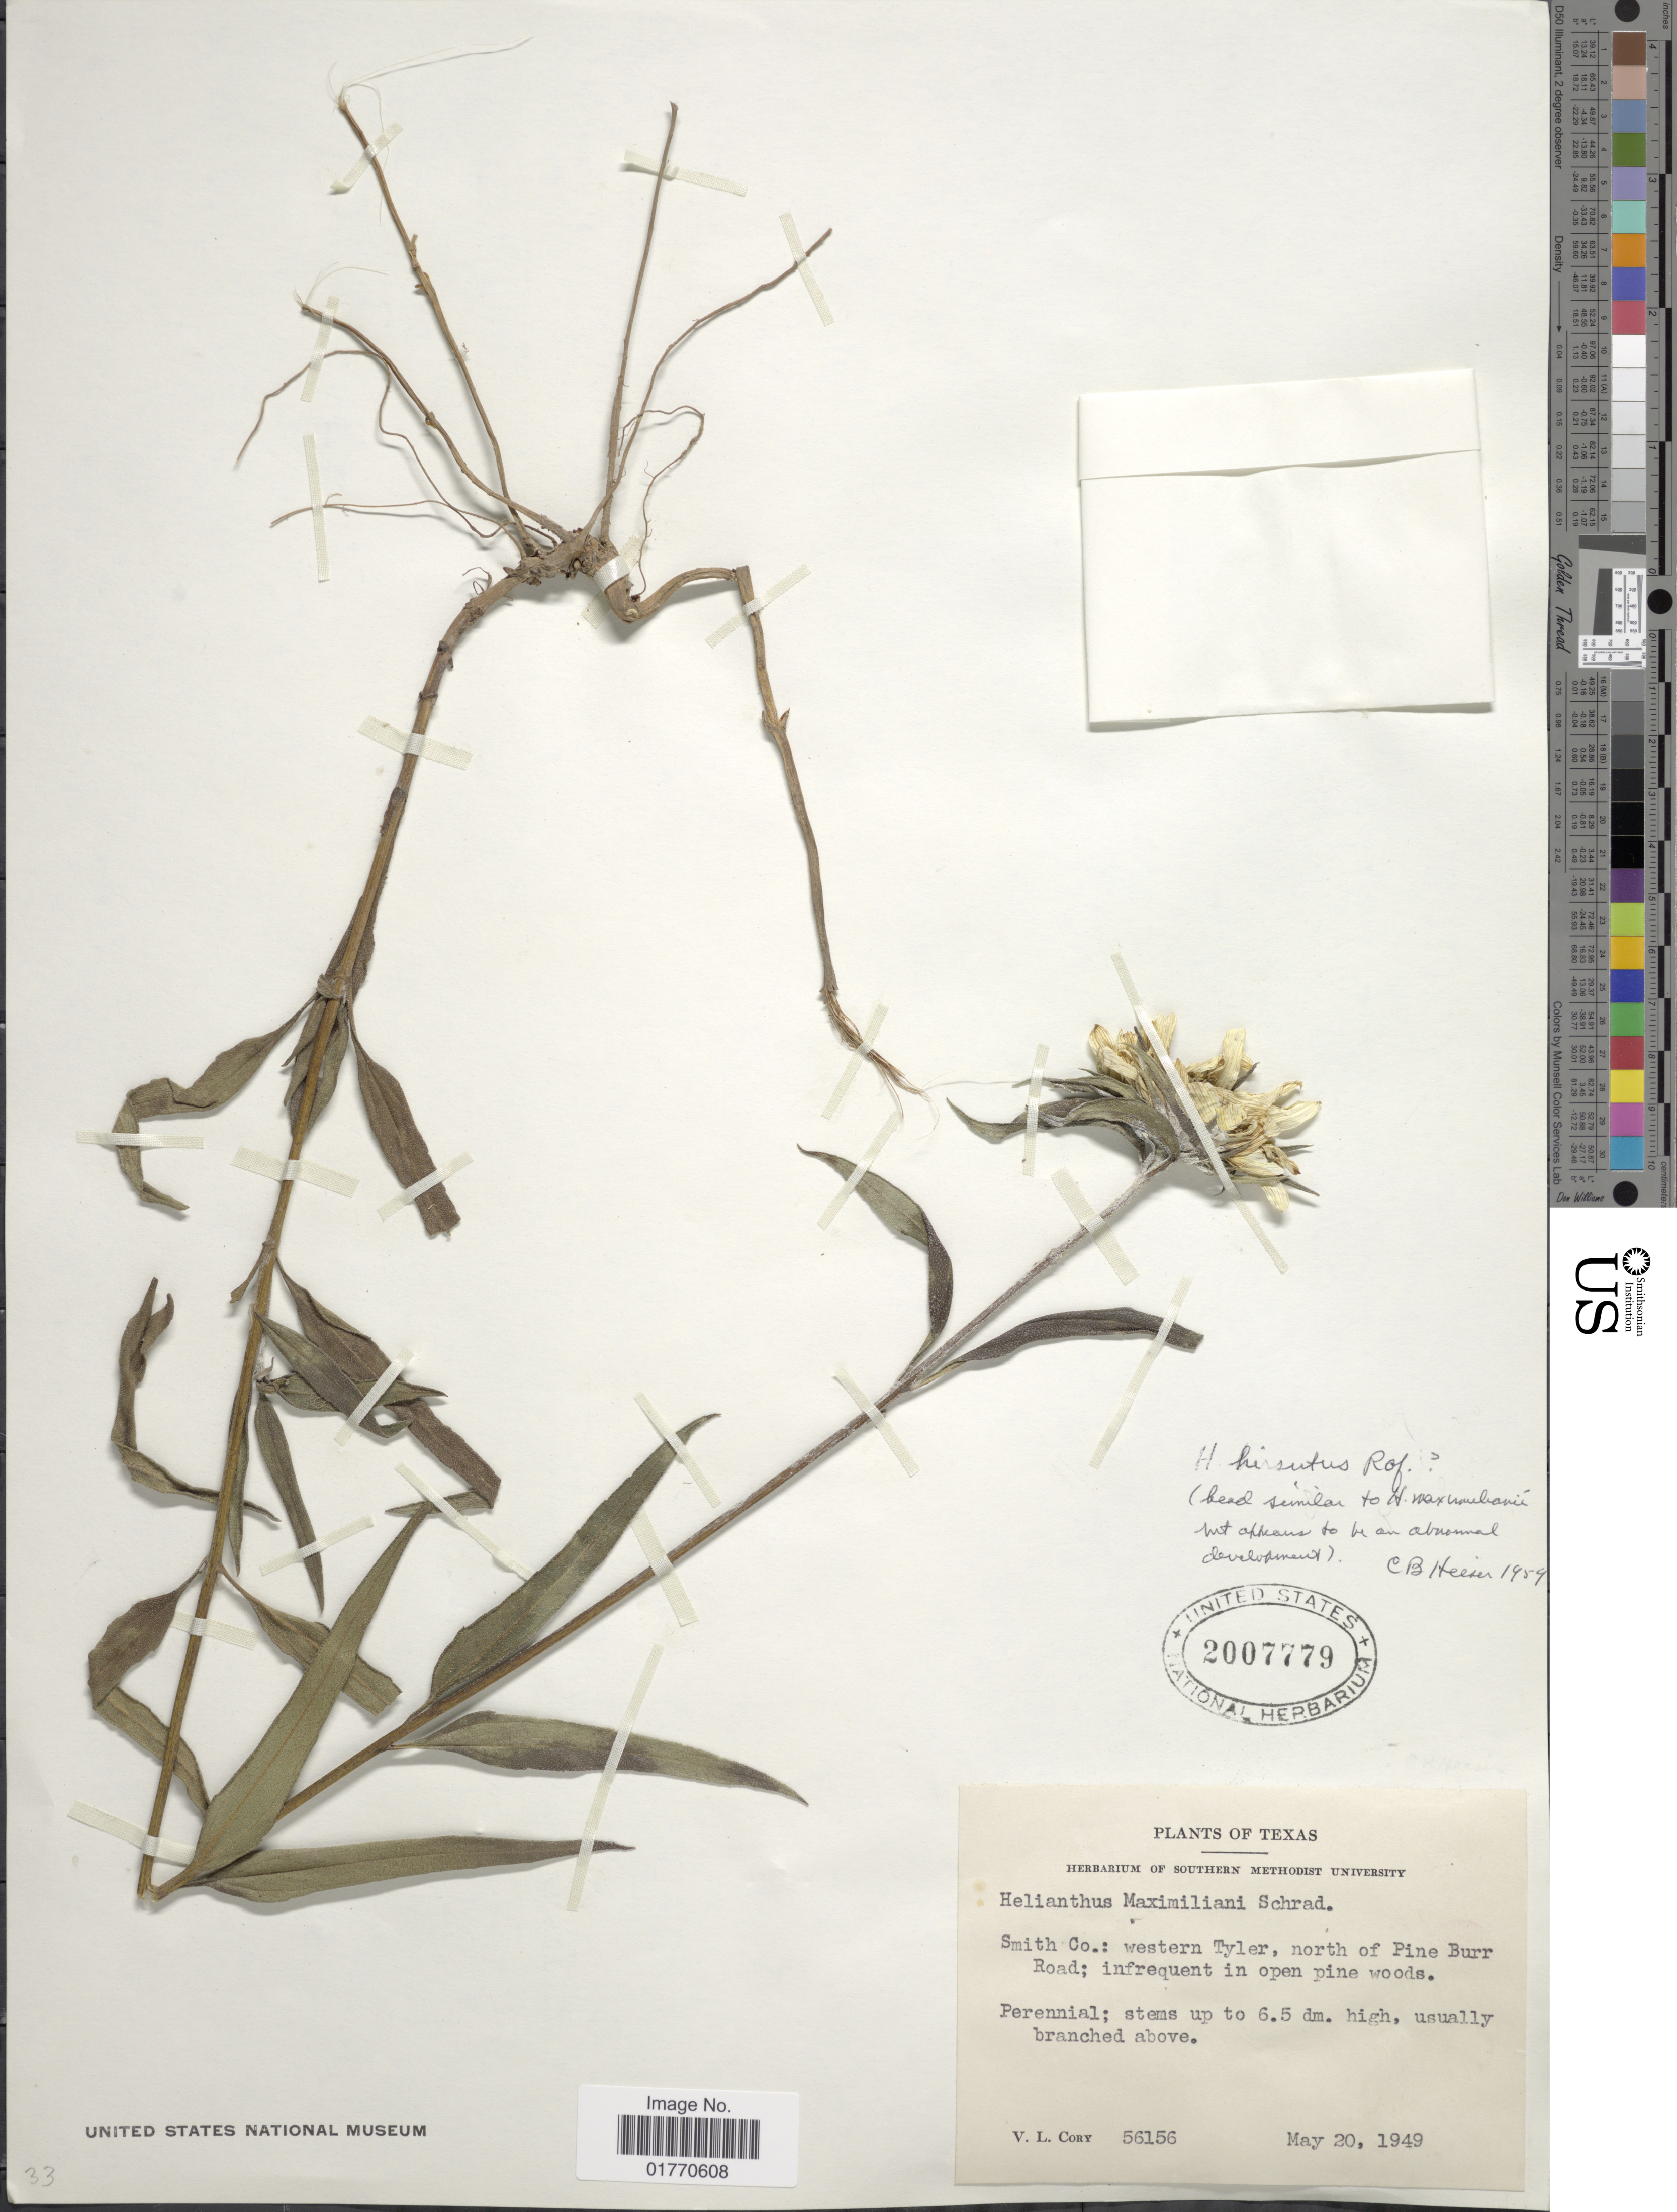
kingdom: Plantae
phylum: Tracheophyta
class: Magnoliopsida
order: Asterales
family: Asteraceae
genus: Helianthus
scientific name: Helianthus hirsutus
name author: Raf.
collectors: V. Cory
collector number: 56156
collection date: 1949-05-20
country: United States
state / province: Texas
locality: Smith Co.: western Tyler, north of Pine Burr Road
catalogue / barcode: US 2007779